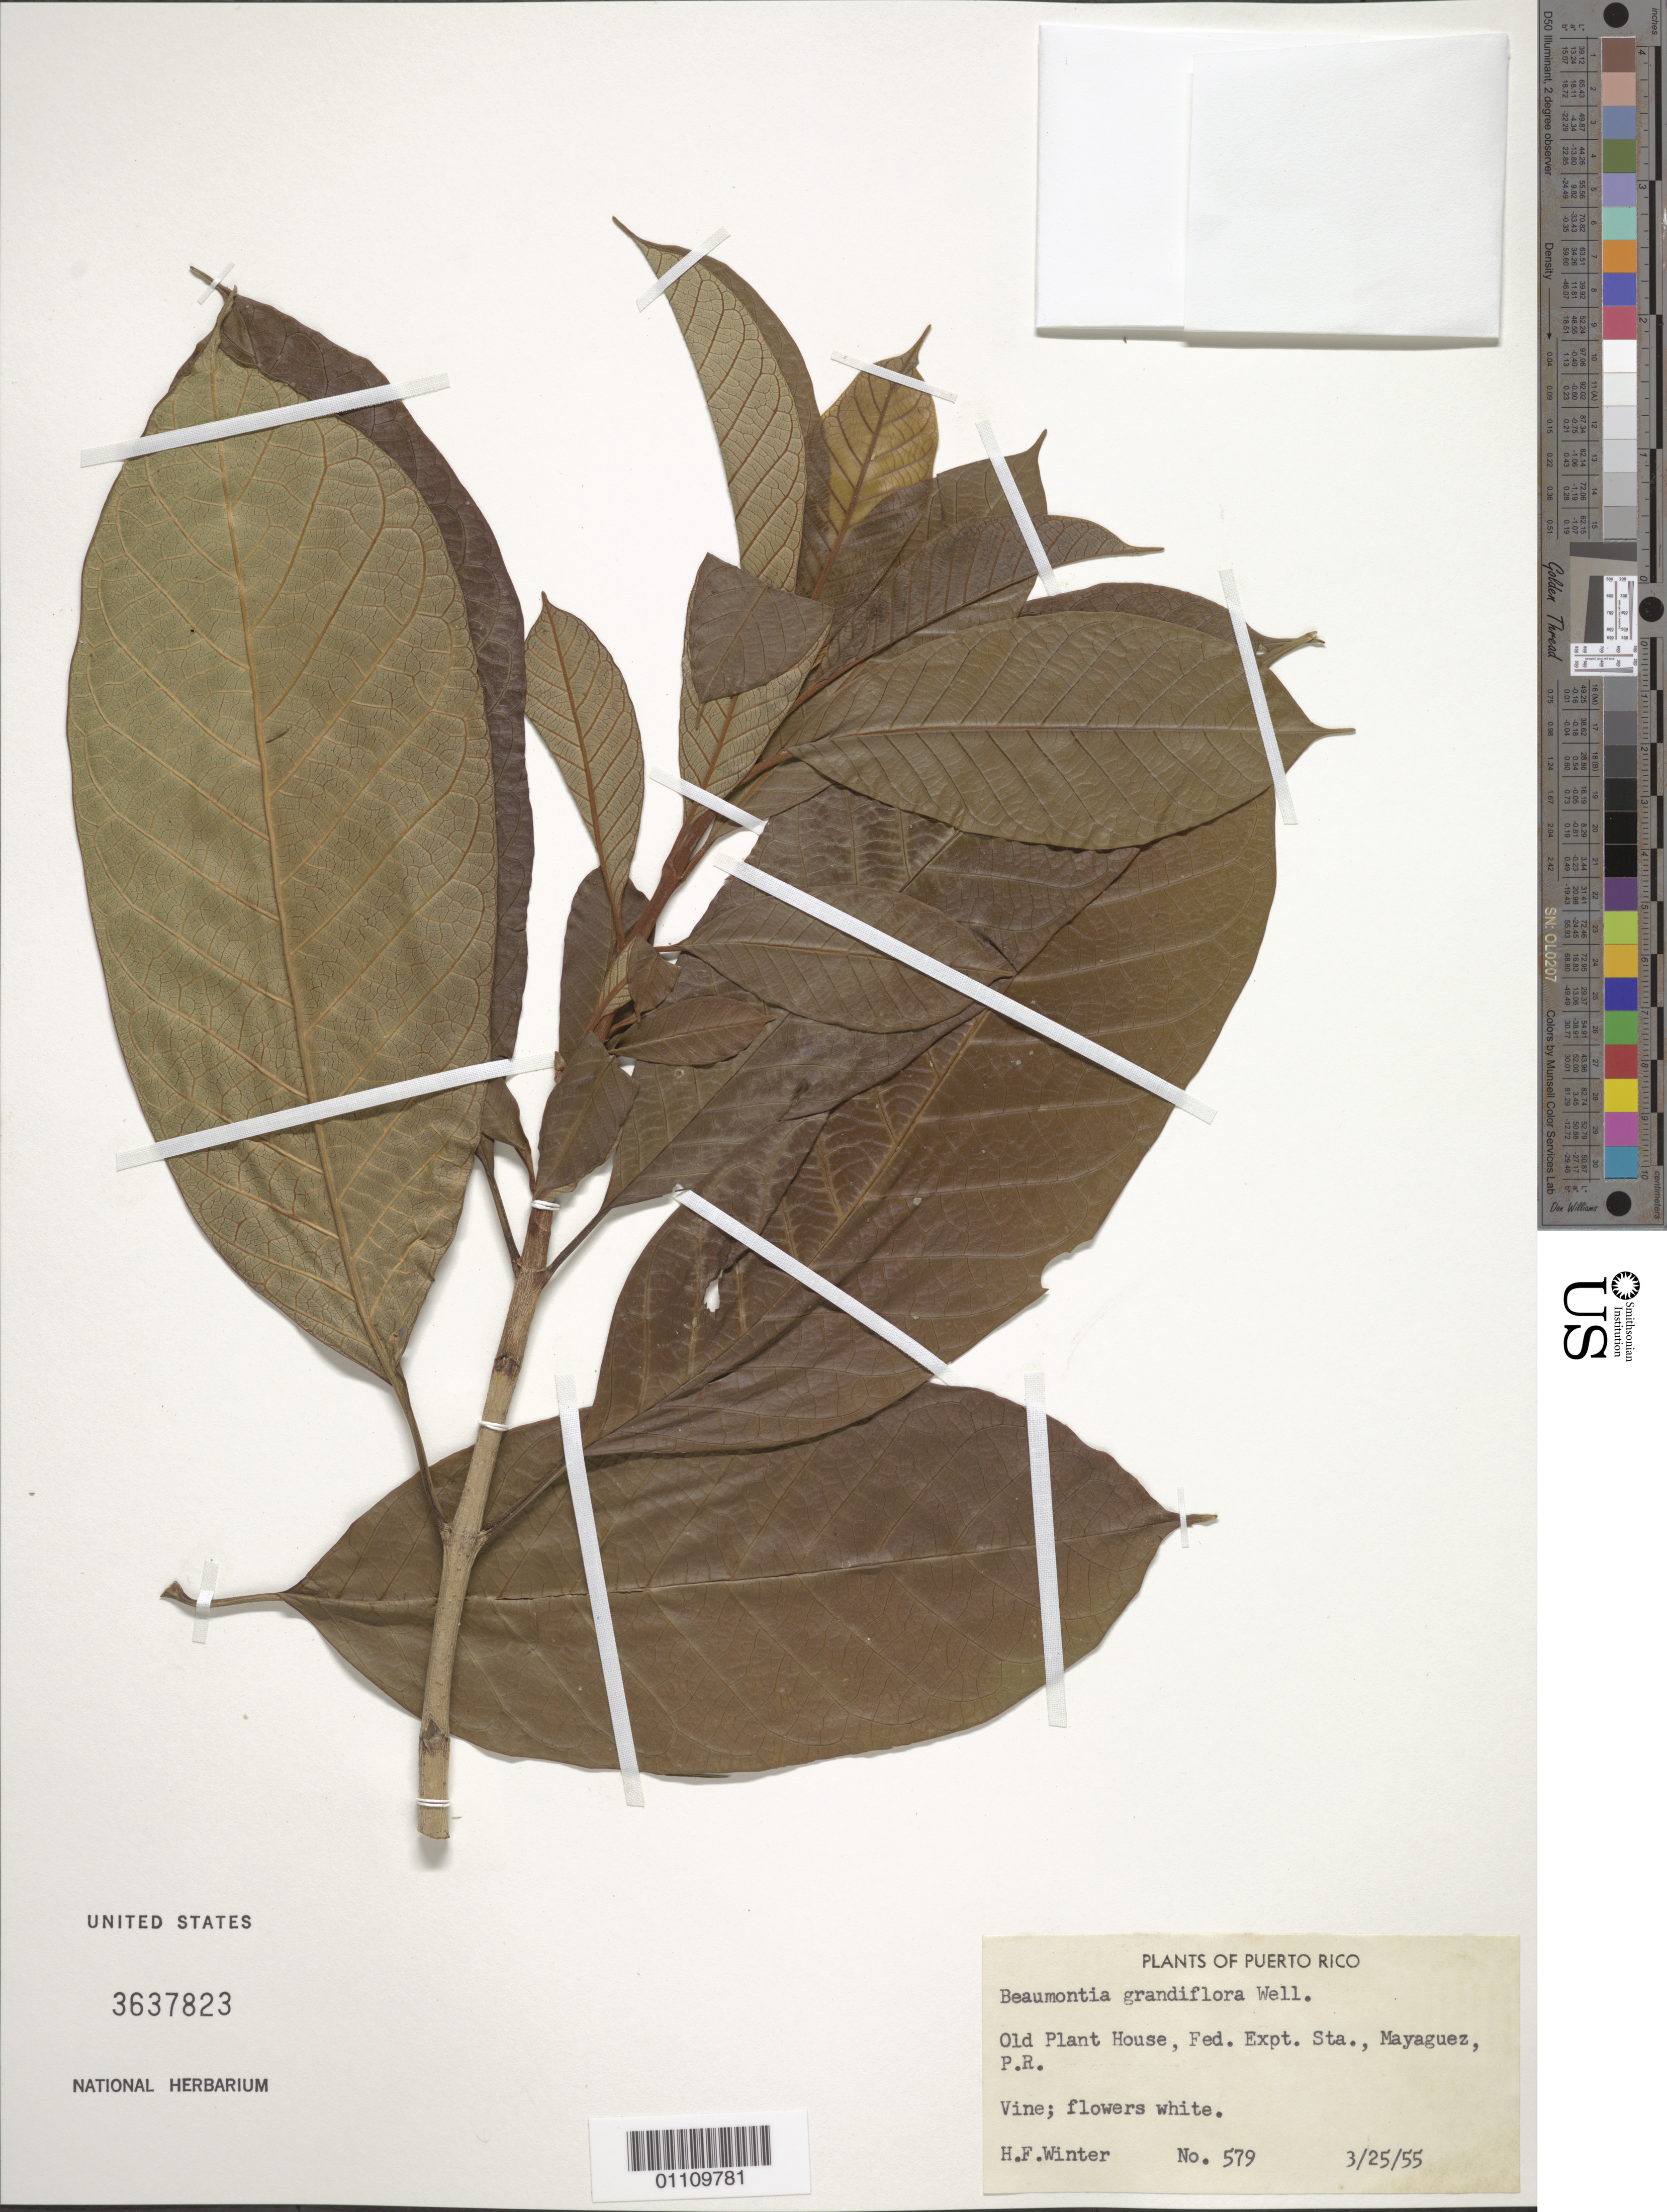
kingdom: Plantae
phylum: Tracheophyta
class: Magnoliopsida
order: Gentianales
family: Apocynaceae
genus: Beaumontia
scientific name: Beaumontia grandiflora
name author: Wall.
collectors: H. Winters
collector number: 579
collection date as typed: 25 Mar 1955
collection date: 1955-03-25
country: Puerto Rico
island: Puerto Rico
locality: Mayaguez, Federal Expt. Station, Old Plant House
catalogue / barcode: US 3637823